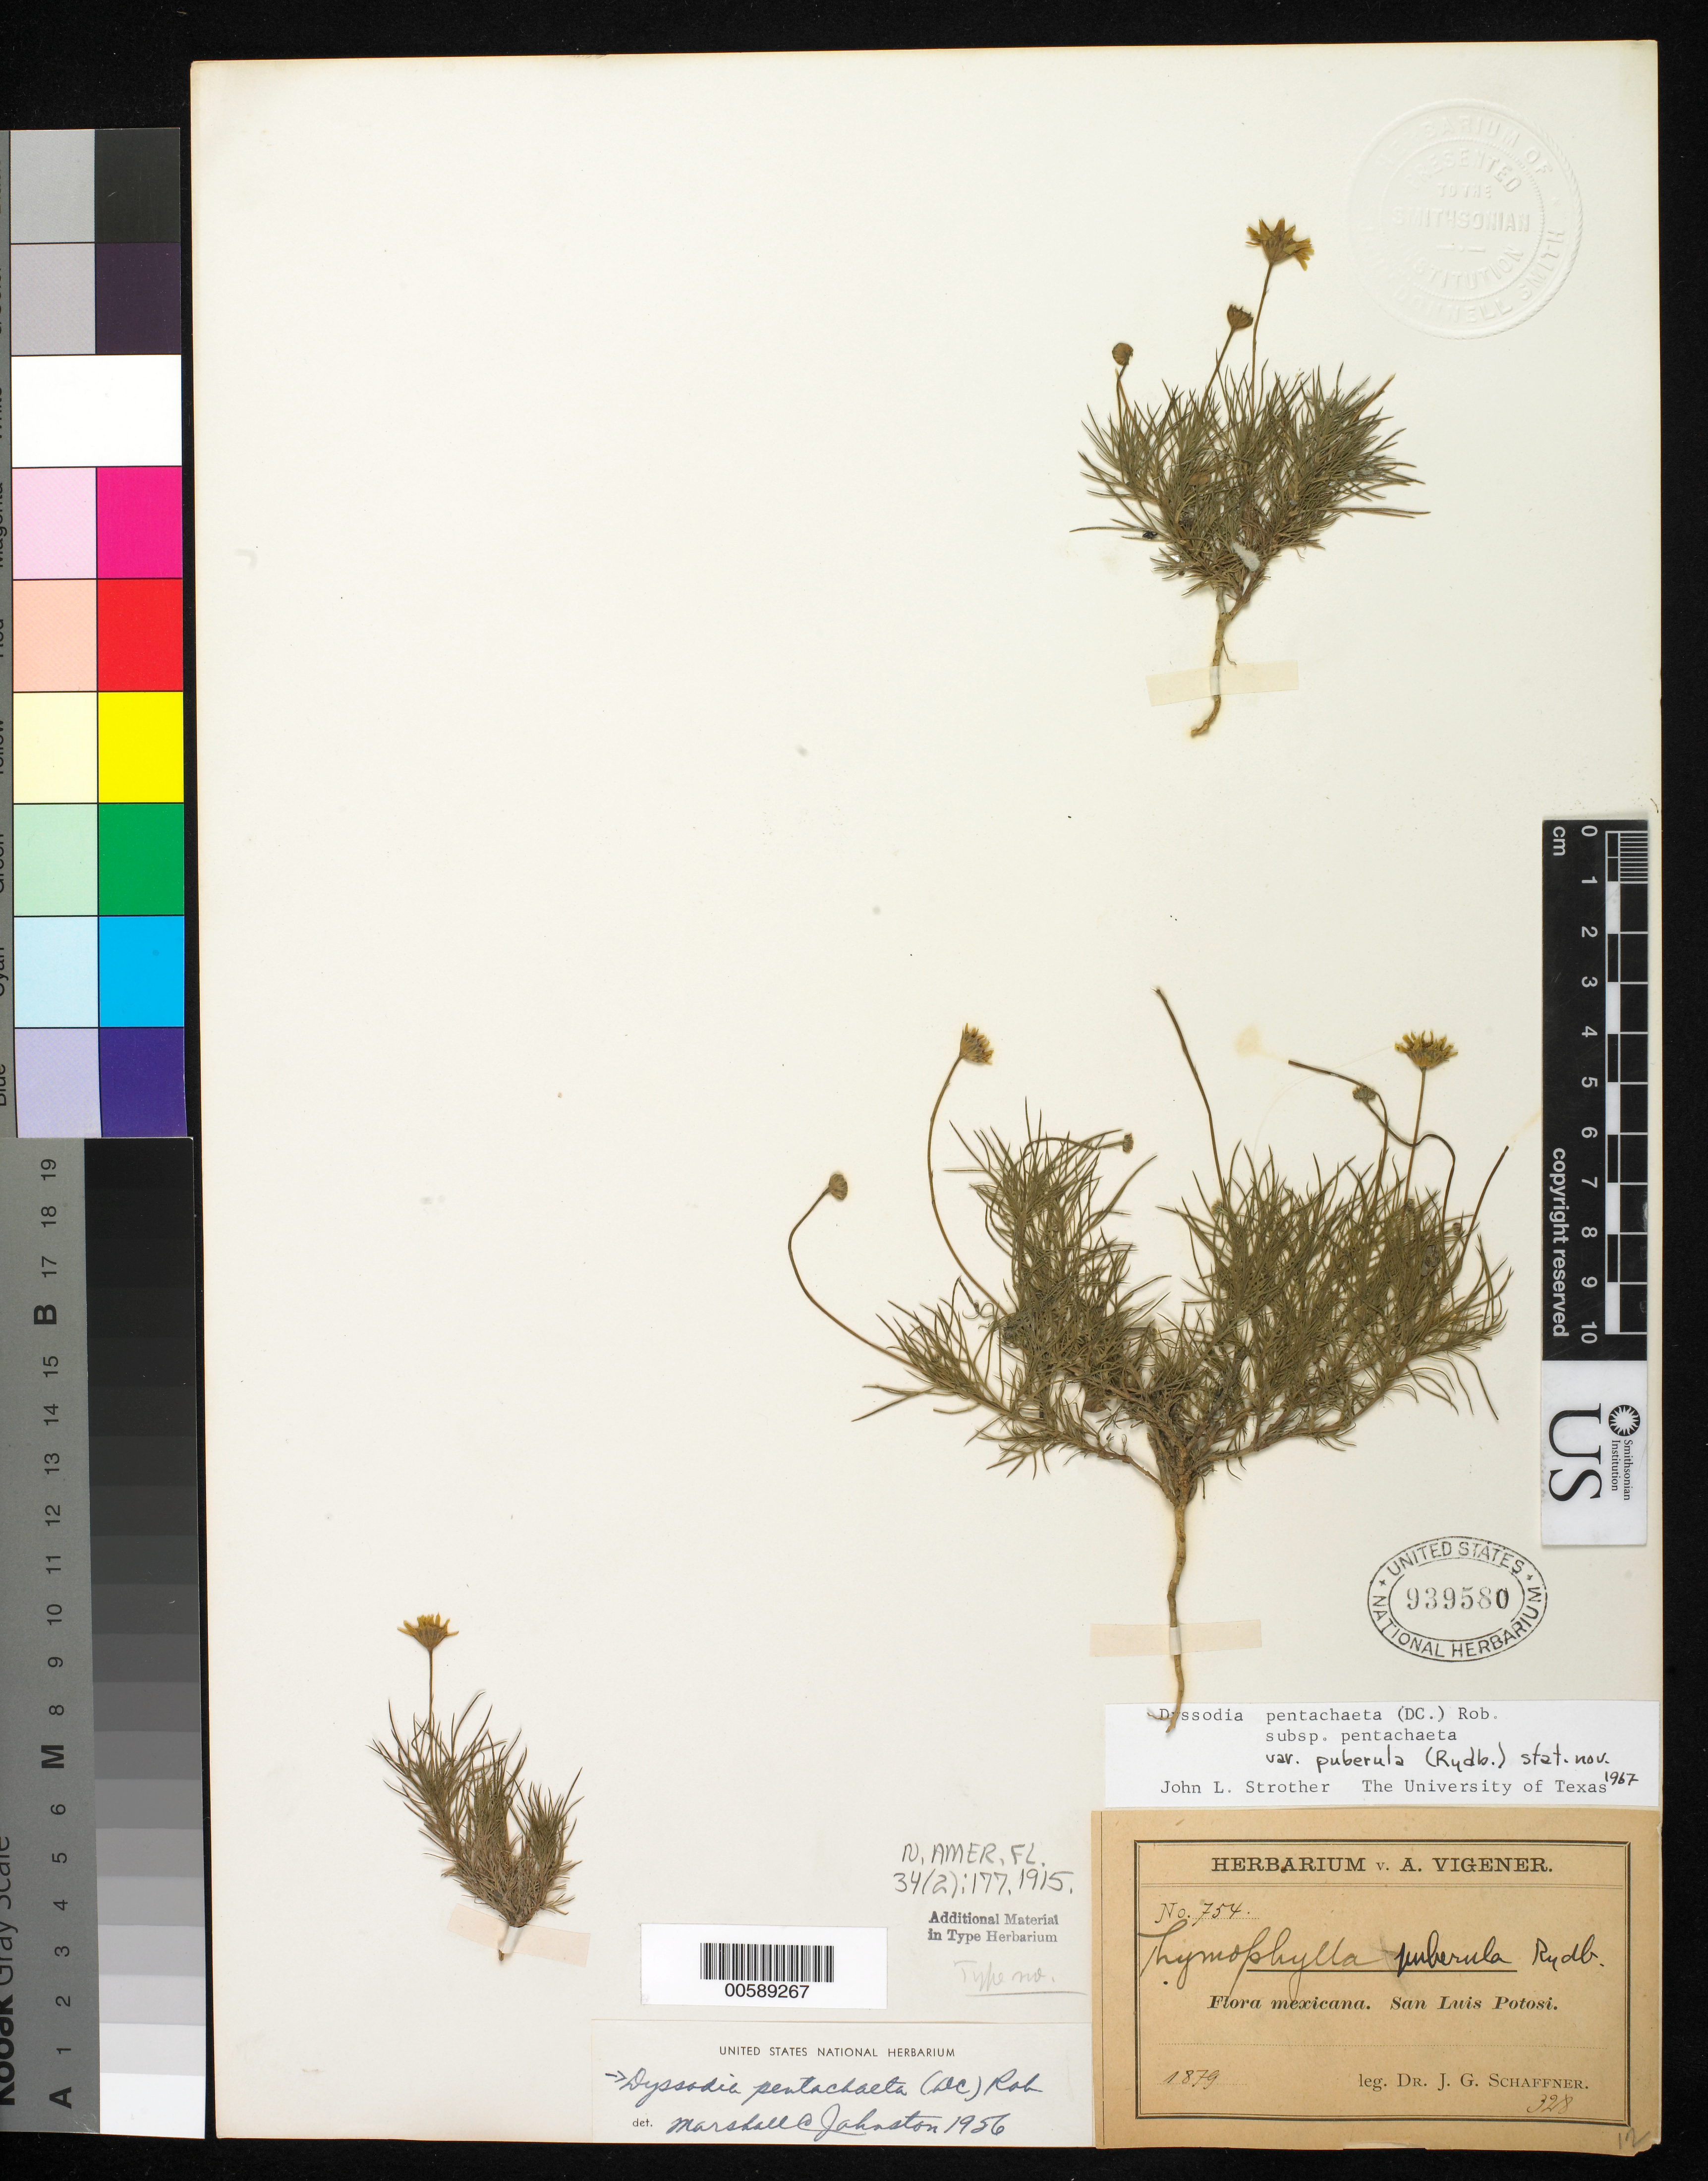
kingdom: Plantae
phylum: Tracheophyta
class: Magnoliopsida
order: Asterales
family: Asteraceae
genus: Thymophylla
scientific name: Thymophylla puberula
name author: Rydb.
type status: Isotype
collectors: J. G. Schaffner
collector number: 754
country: Mexico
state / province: San Luis Potosí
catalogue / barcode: US 939580